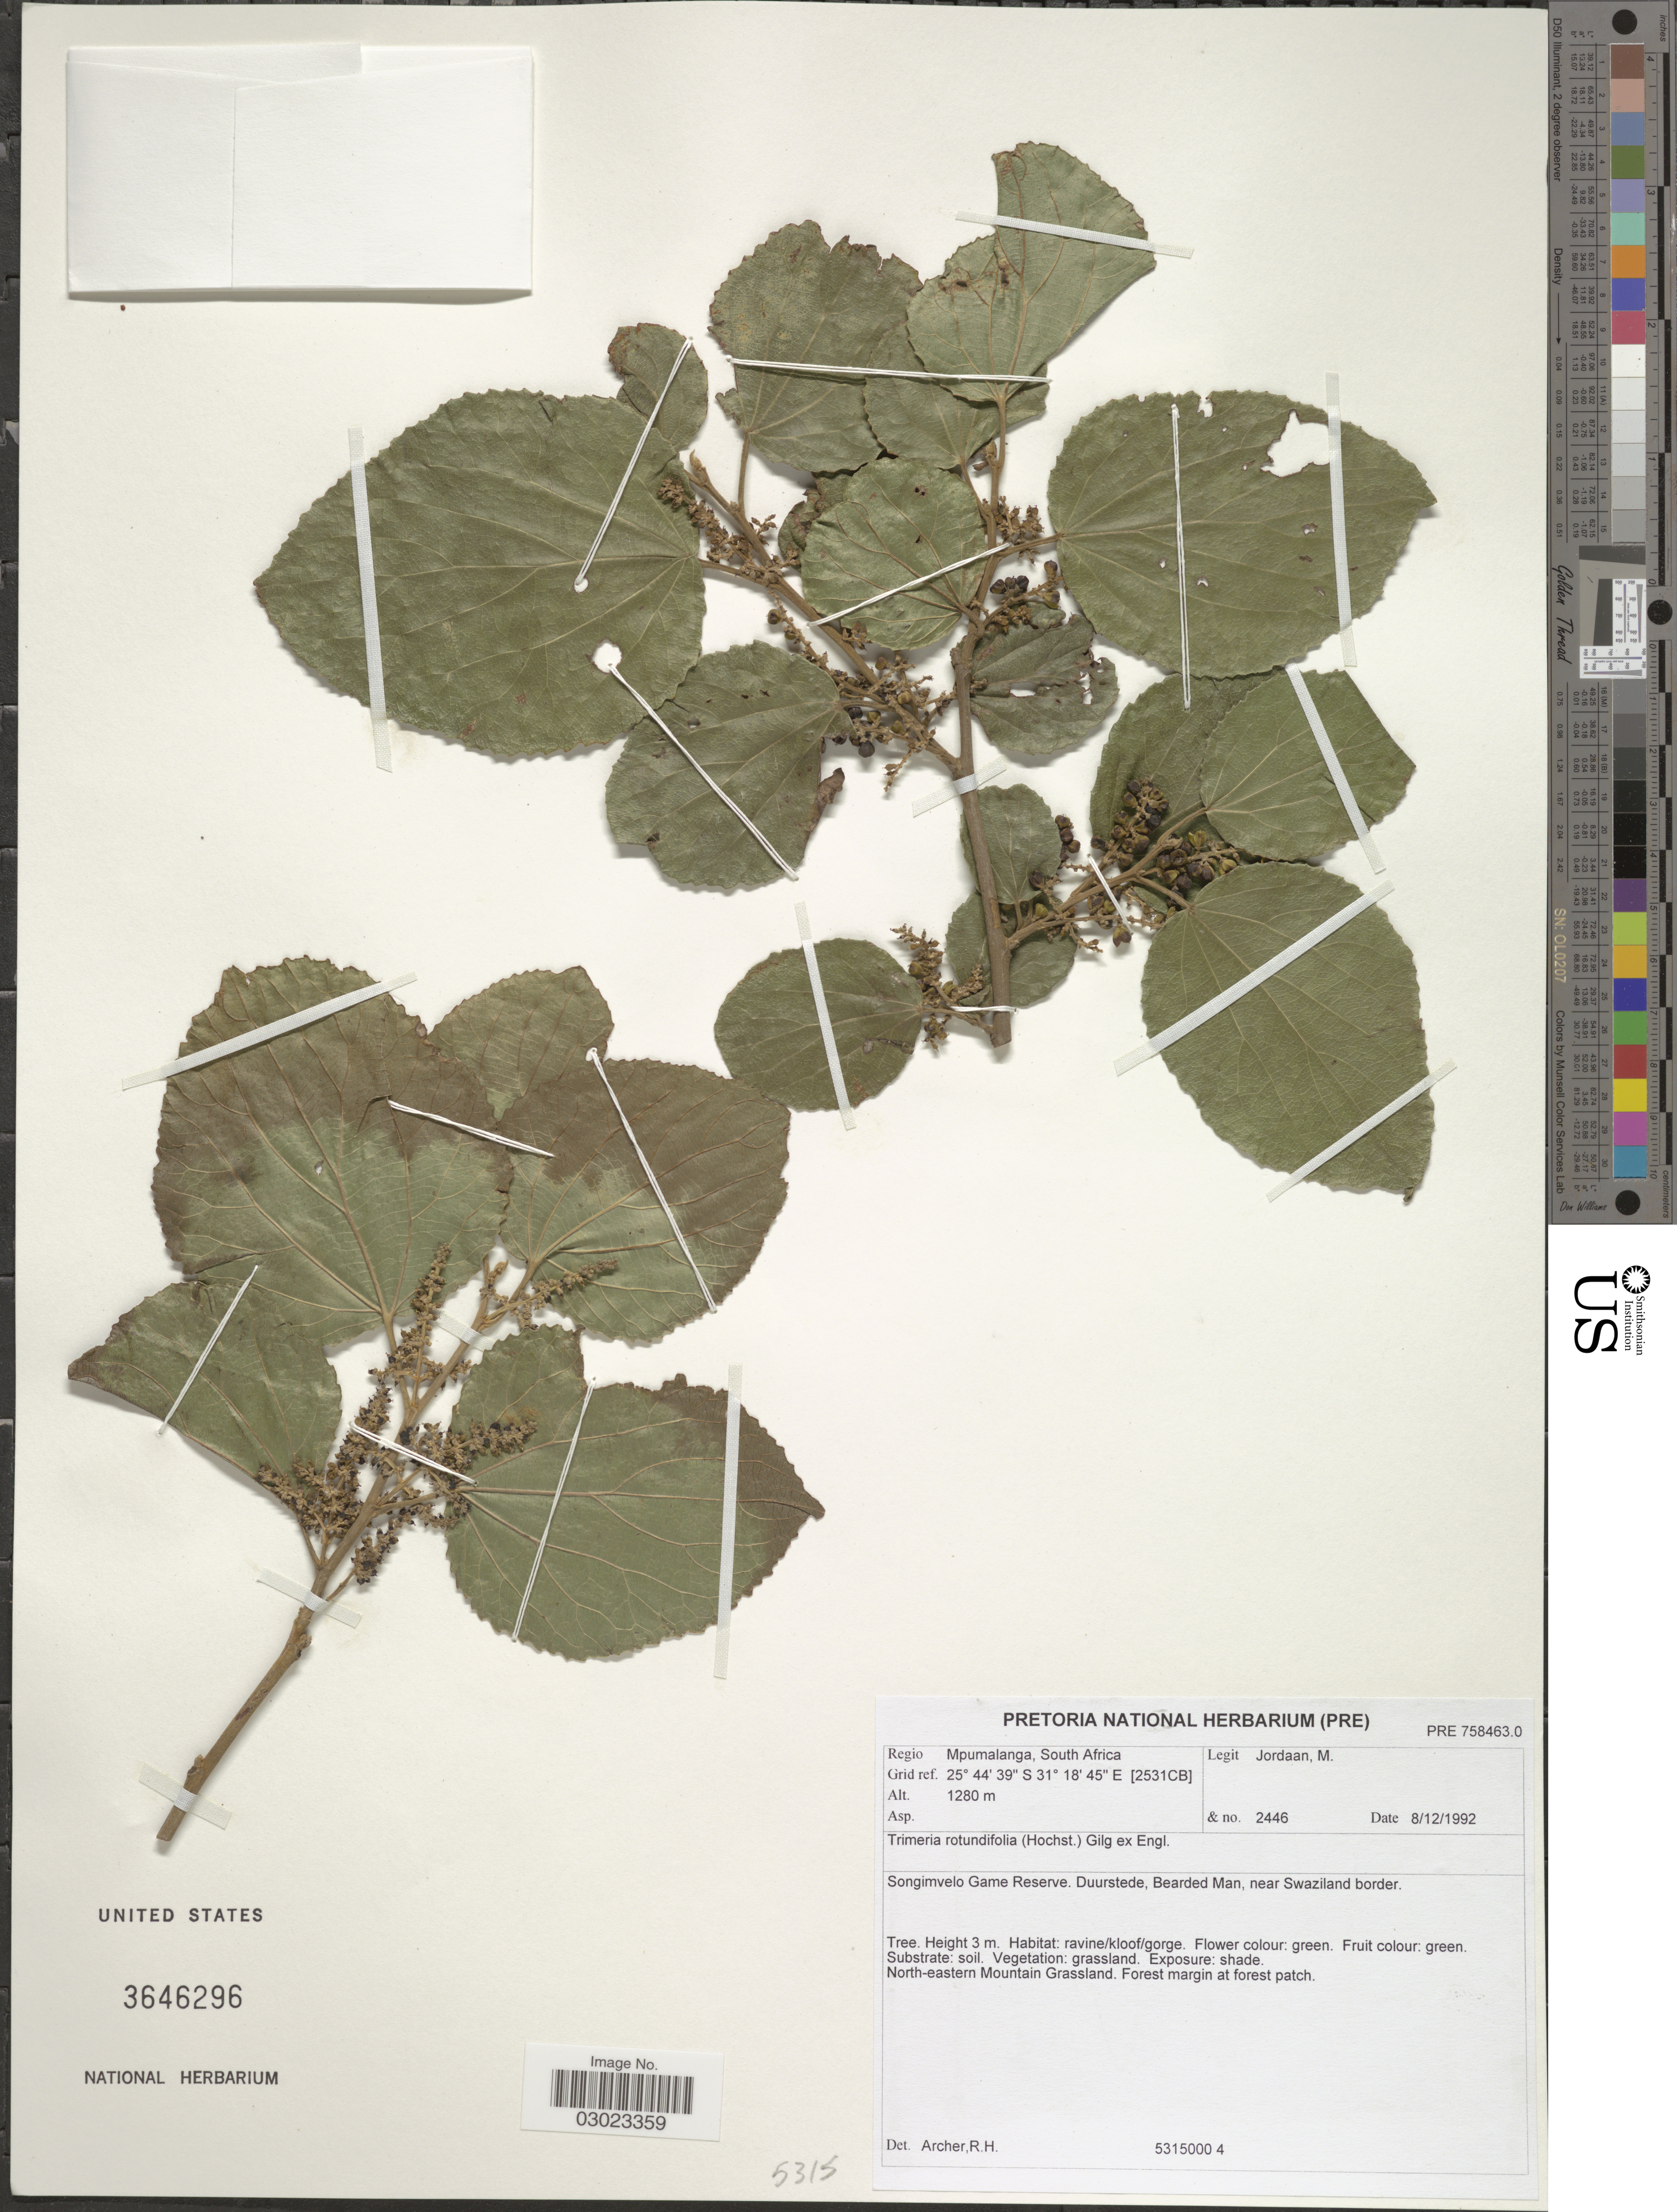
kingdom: Plantae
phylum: Tracheophyta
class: Magnoliopsida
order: Malpighiales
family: Salicaceae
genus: Trimeria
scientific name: Trimeria rotundifolia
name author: (Hochst.) Gilg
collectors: M. Jordaan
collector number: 2446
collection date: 1992-12-08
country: South Africa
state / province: Mpumalanga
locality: Regio Mpumalanga, South Africa [2531CB], Songimvelo Game Reserve. Duurstede, Bearded Man, near Swaziland border.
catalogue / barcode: US 3646296